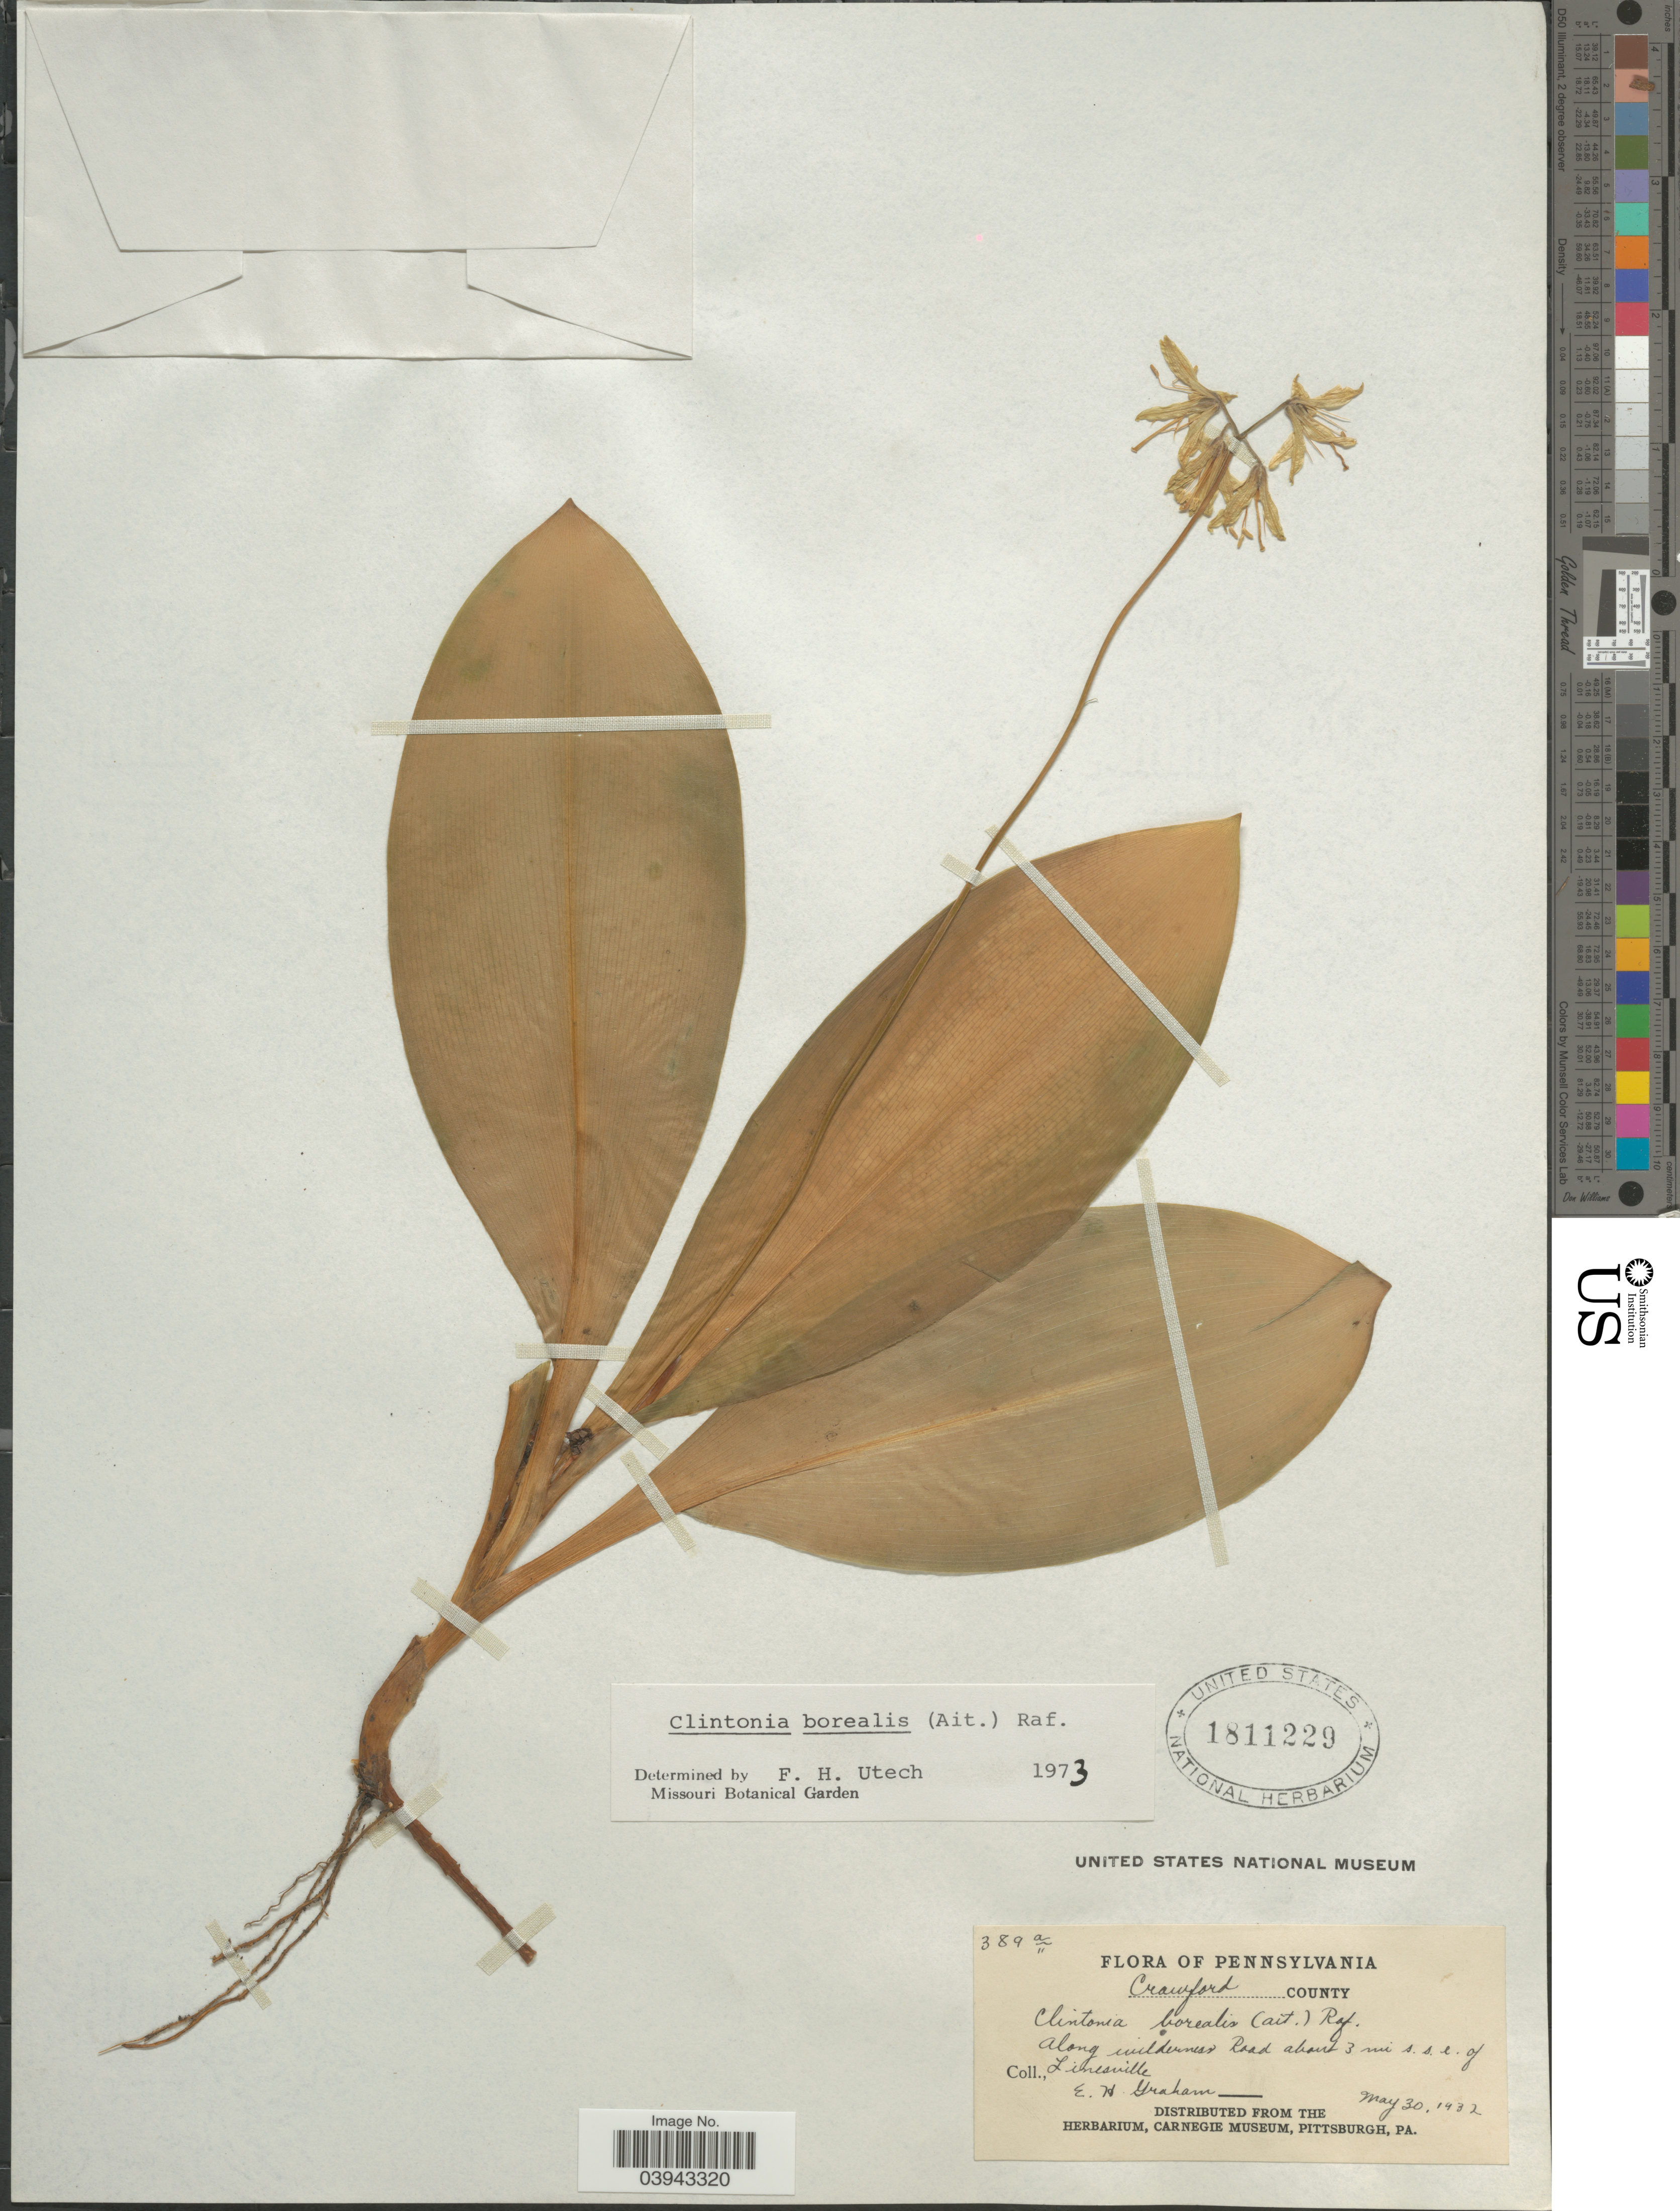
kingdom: Plantae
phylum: Tracheophyta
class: Liliopsida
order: Liliales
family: Liliaceae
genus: Clintonia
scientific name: Clintonia borealis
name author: (Aiton) Raf.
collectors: E. H. Graham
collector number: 389a/11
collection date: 1932-05-30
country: United States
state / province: Pennsylvania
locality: Crawford County. Along wilderness Road about 3 mi s. s. e. of Linesville.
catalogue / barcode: US 1811229